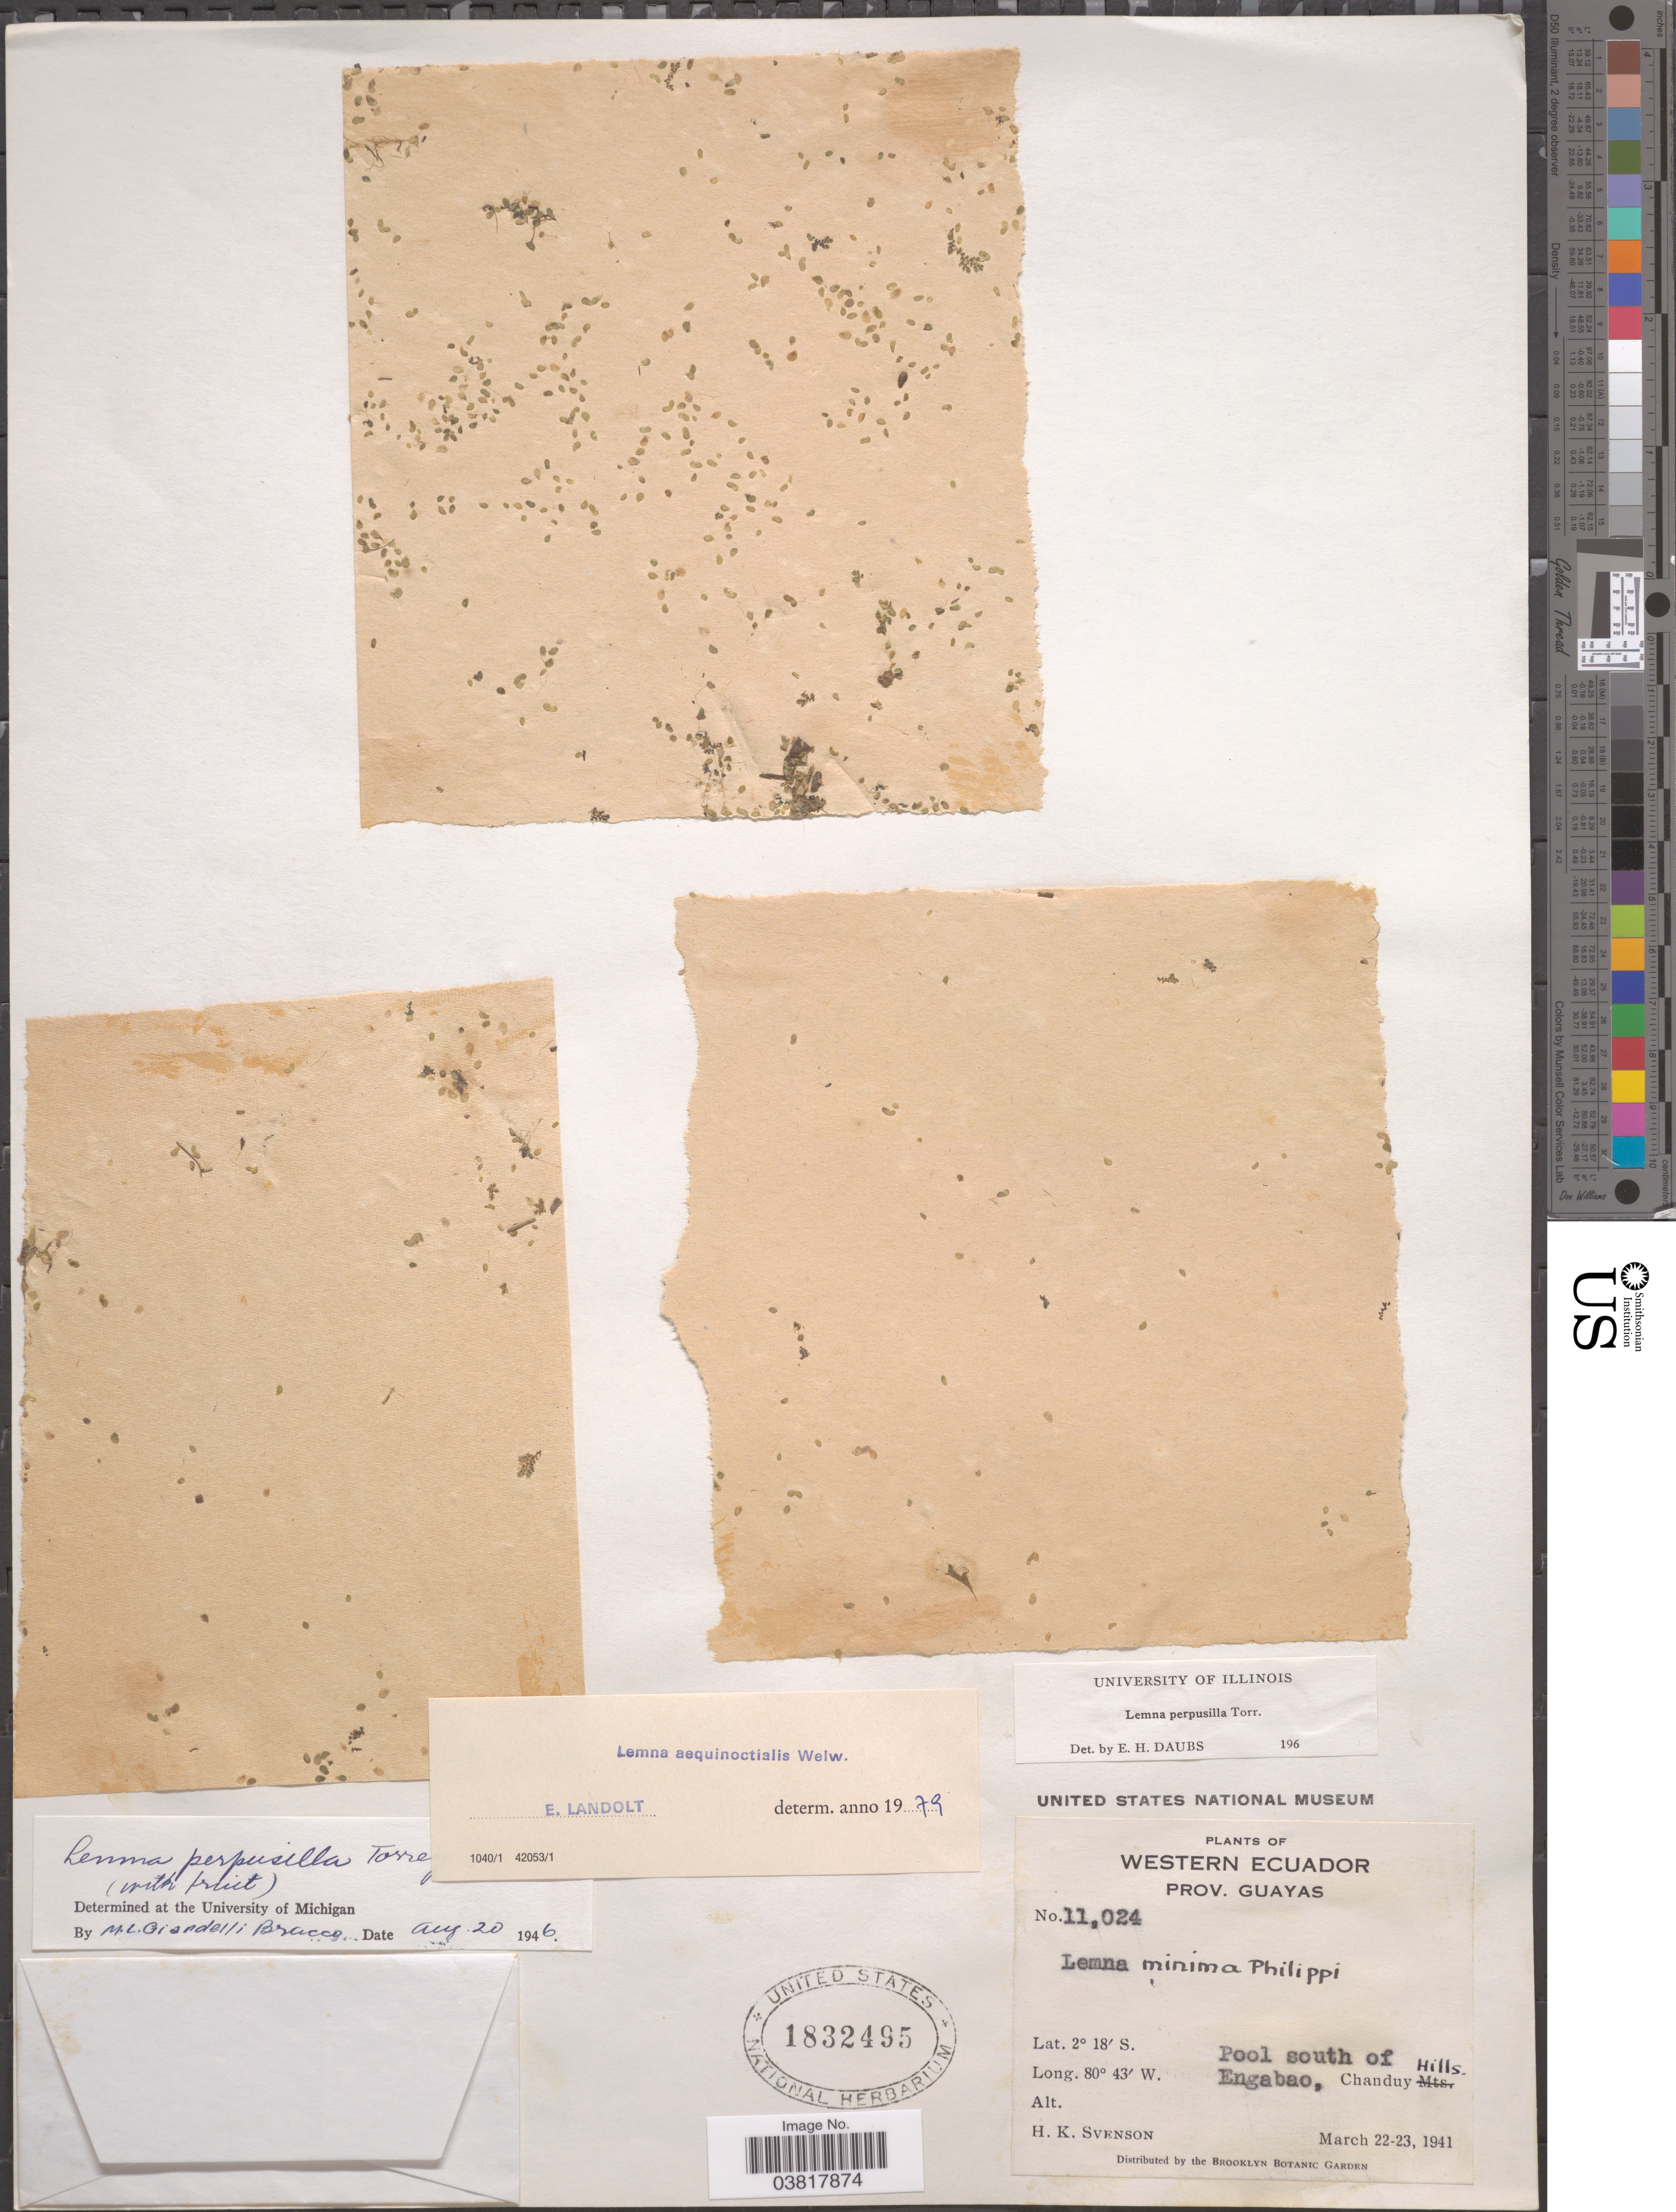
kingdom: Plantae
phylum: Tracheophyta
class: Liliopsida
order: Alismatales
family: Araceae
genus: Lemna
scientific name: Lemna aequinoctialis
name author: Welw.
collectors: H. K. Svenson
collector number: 11024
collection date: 1941-03-22/1941-03-23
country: Ecuador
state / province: Guayas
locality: Western Ecuador. Pool south of Engabao, Chanduy Hills.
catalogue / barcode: US 1832495